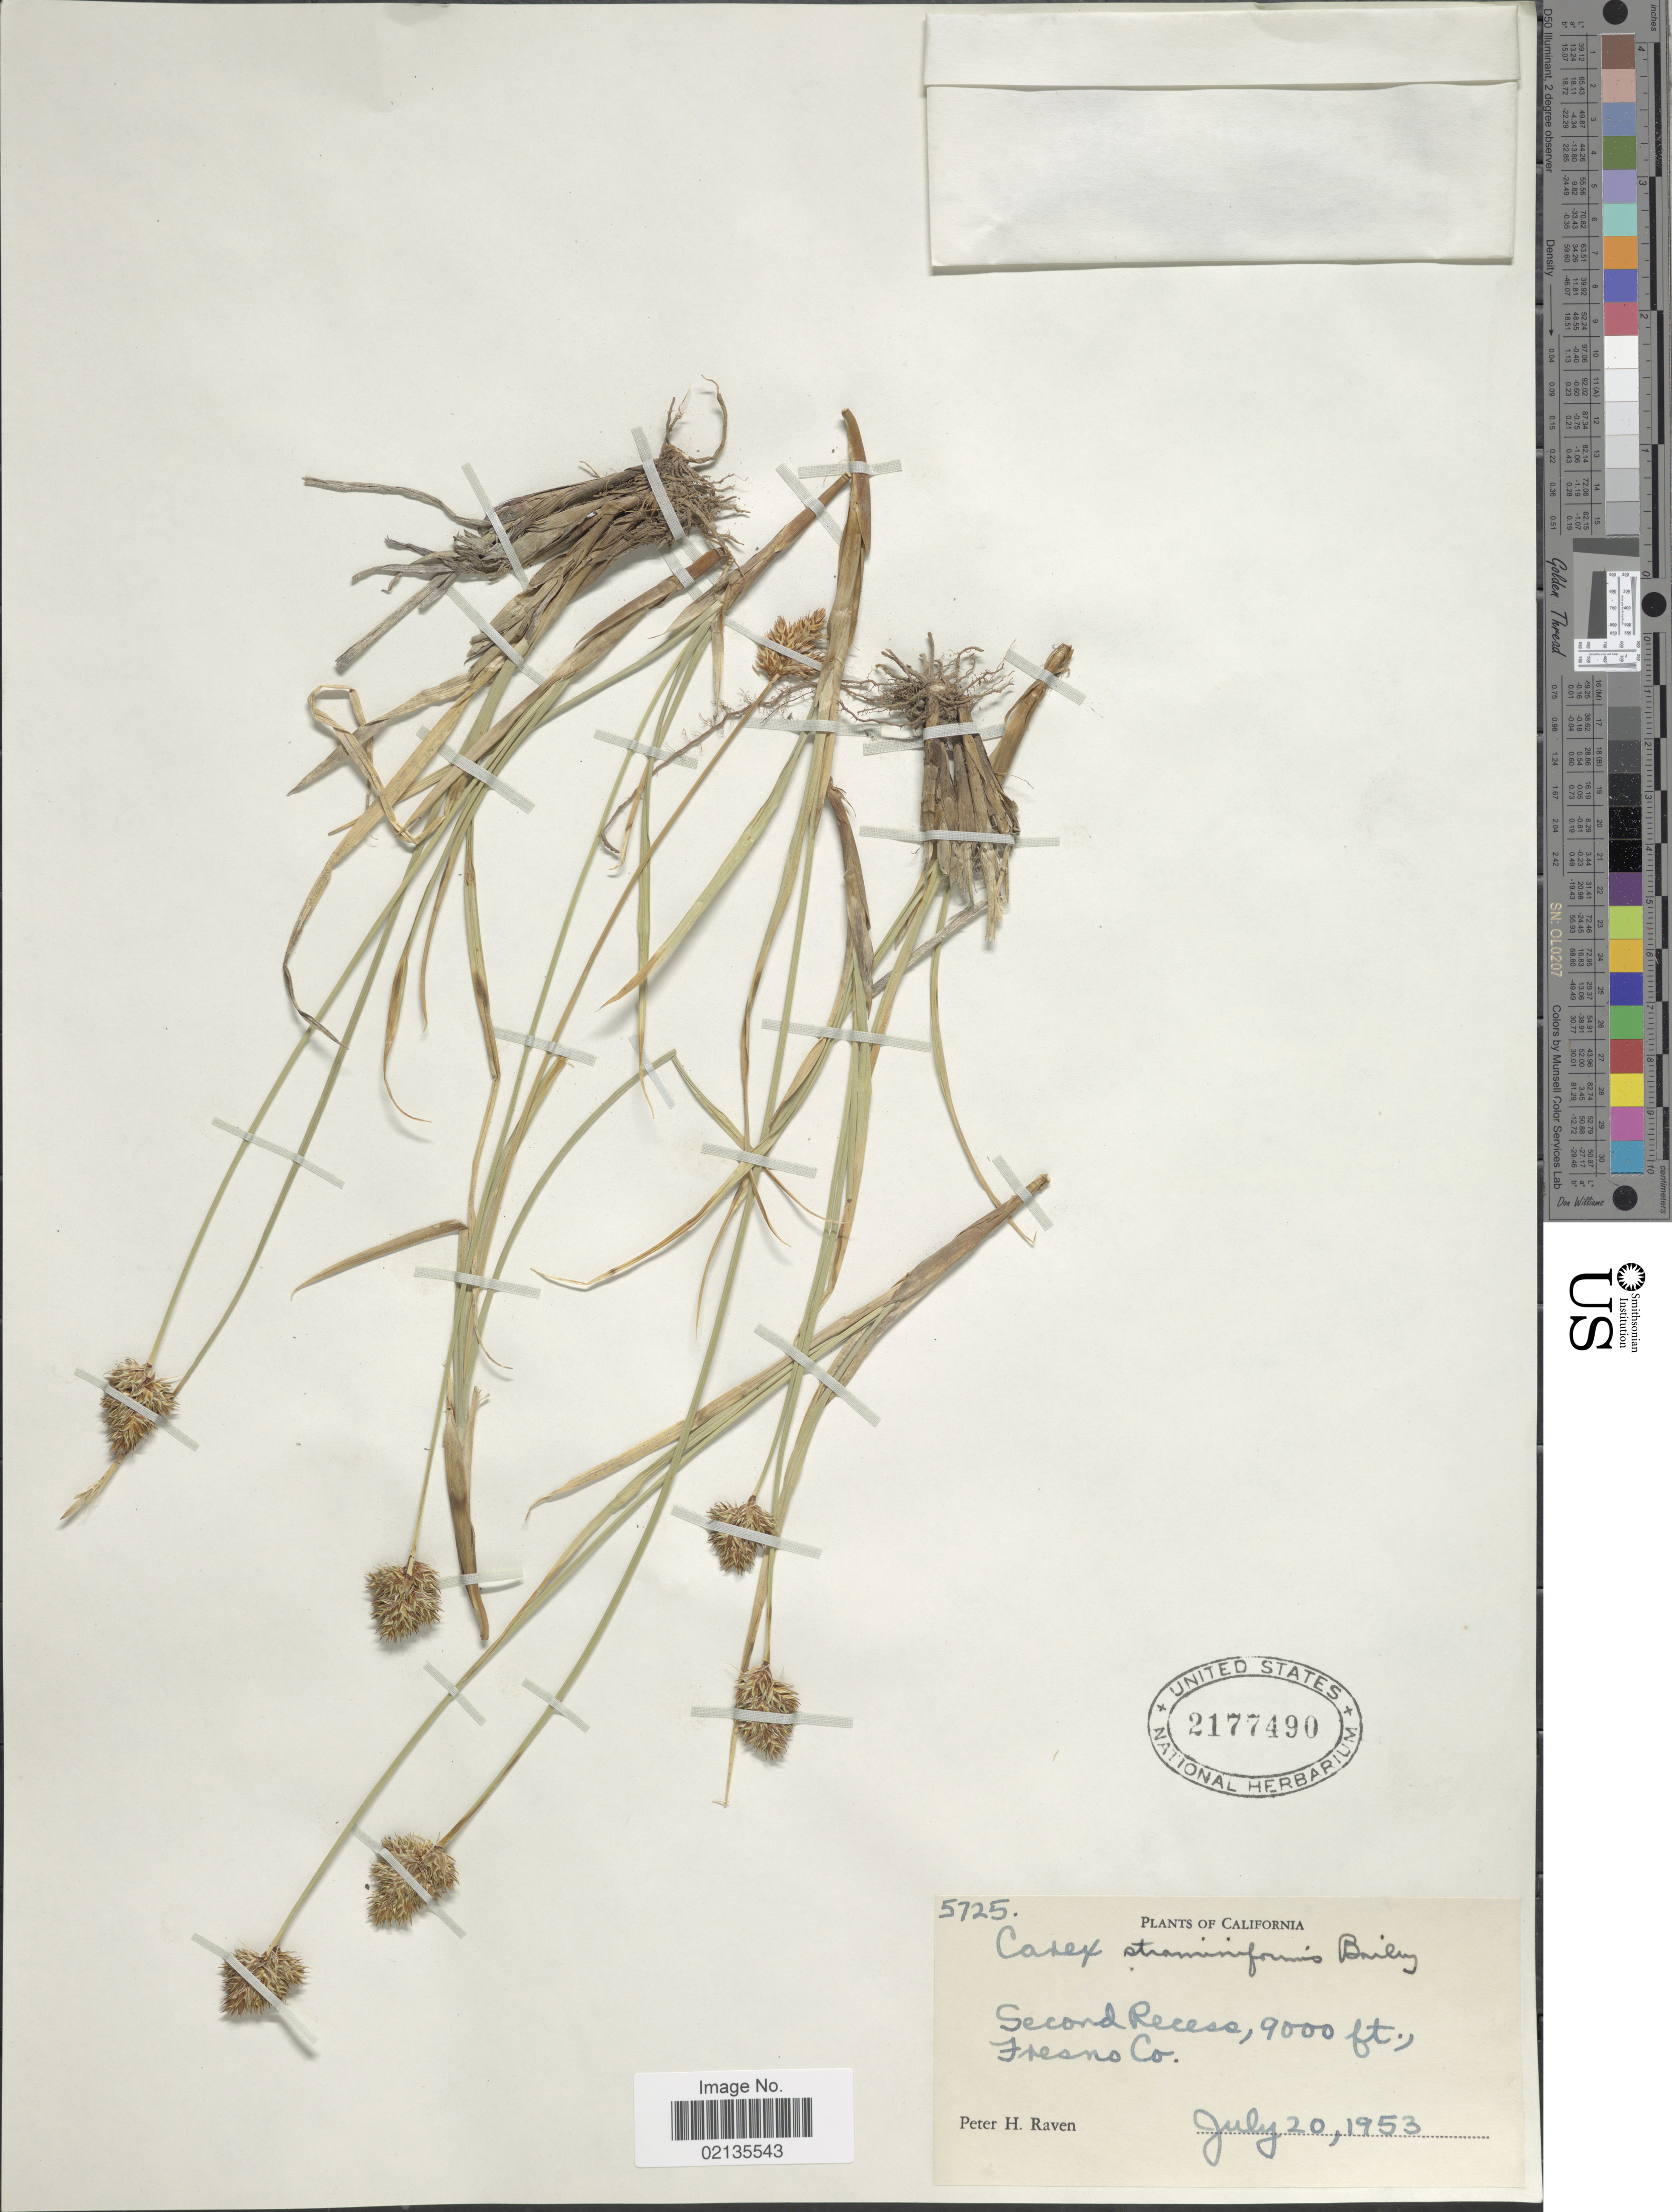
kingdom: Plantae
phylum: Tracheophyta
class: Liliopsida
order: Poales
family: Cyperaceae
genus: Carex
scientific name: Carex straminiformis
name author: L.H. Bailey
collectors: P. Raven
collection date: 1953-07-20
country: United States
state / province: California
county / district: Fresno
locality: Second recess, Fresno Co.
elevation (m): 2743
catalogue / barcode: US 2177490